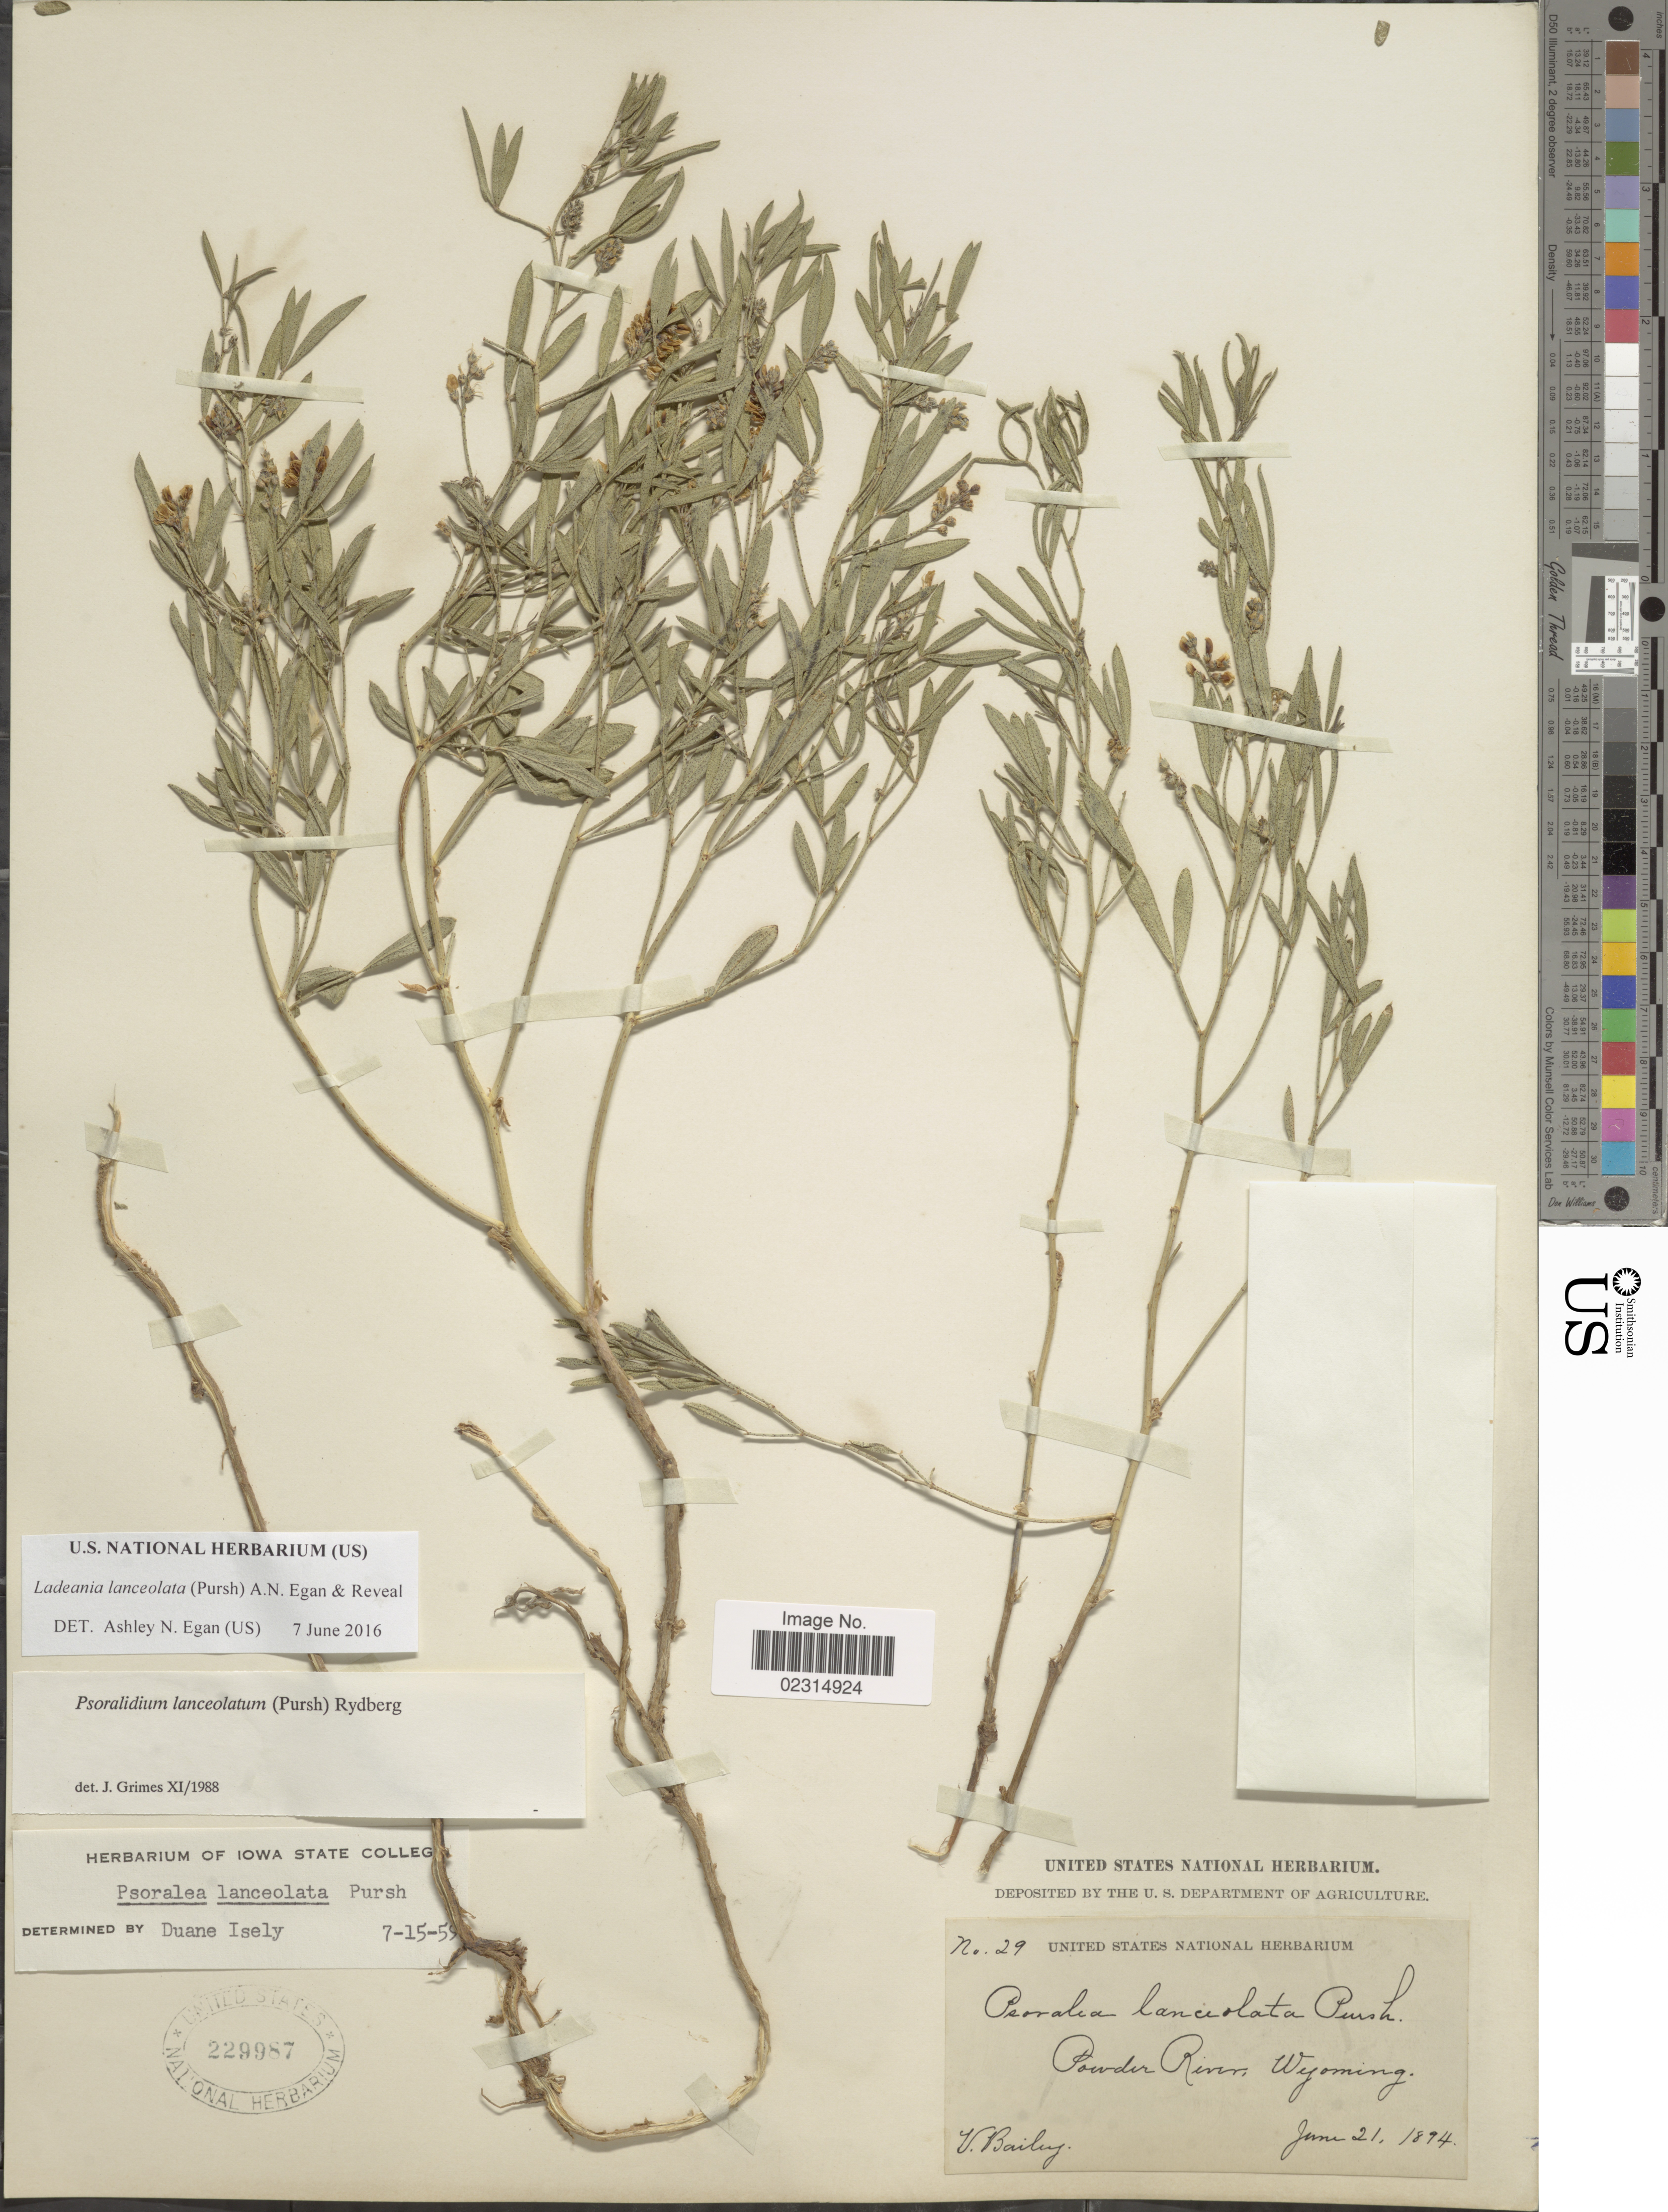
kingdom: Plantae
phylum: Tracheophyta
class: Magnoliopsida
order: Fabales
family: Fabaceae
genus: Ladeania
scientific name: Ladeania lanceolata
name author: (Pursh) A.N. Egan & Reveal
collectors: V. L. Bailey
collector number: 29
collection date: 1894-06-21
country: United States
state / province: Wyoming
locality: Powder River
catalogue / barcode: US 229987